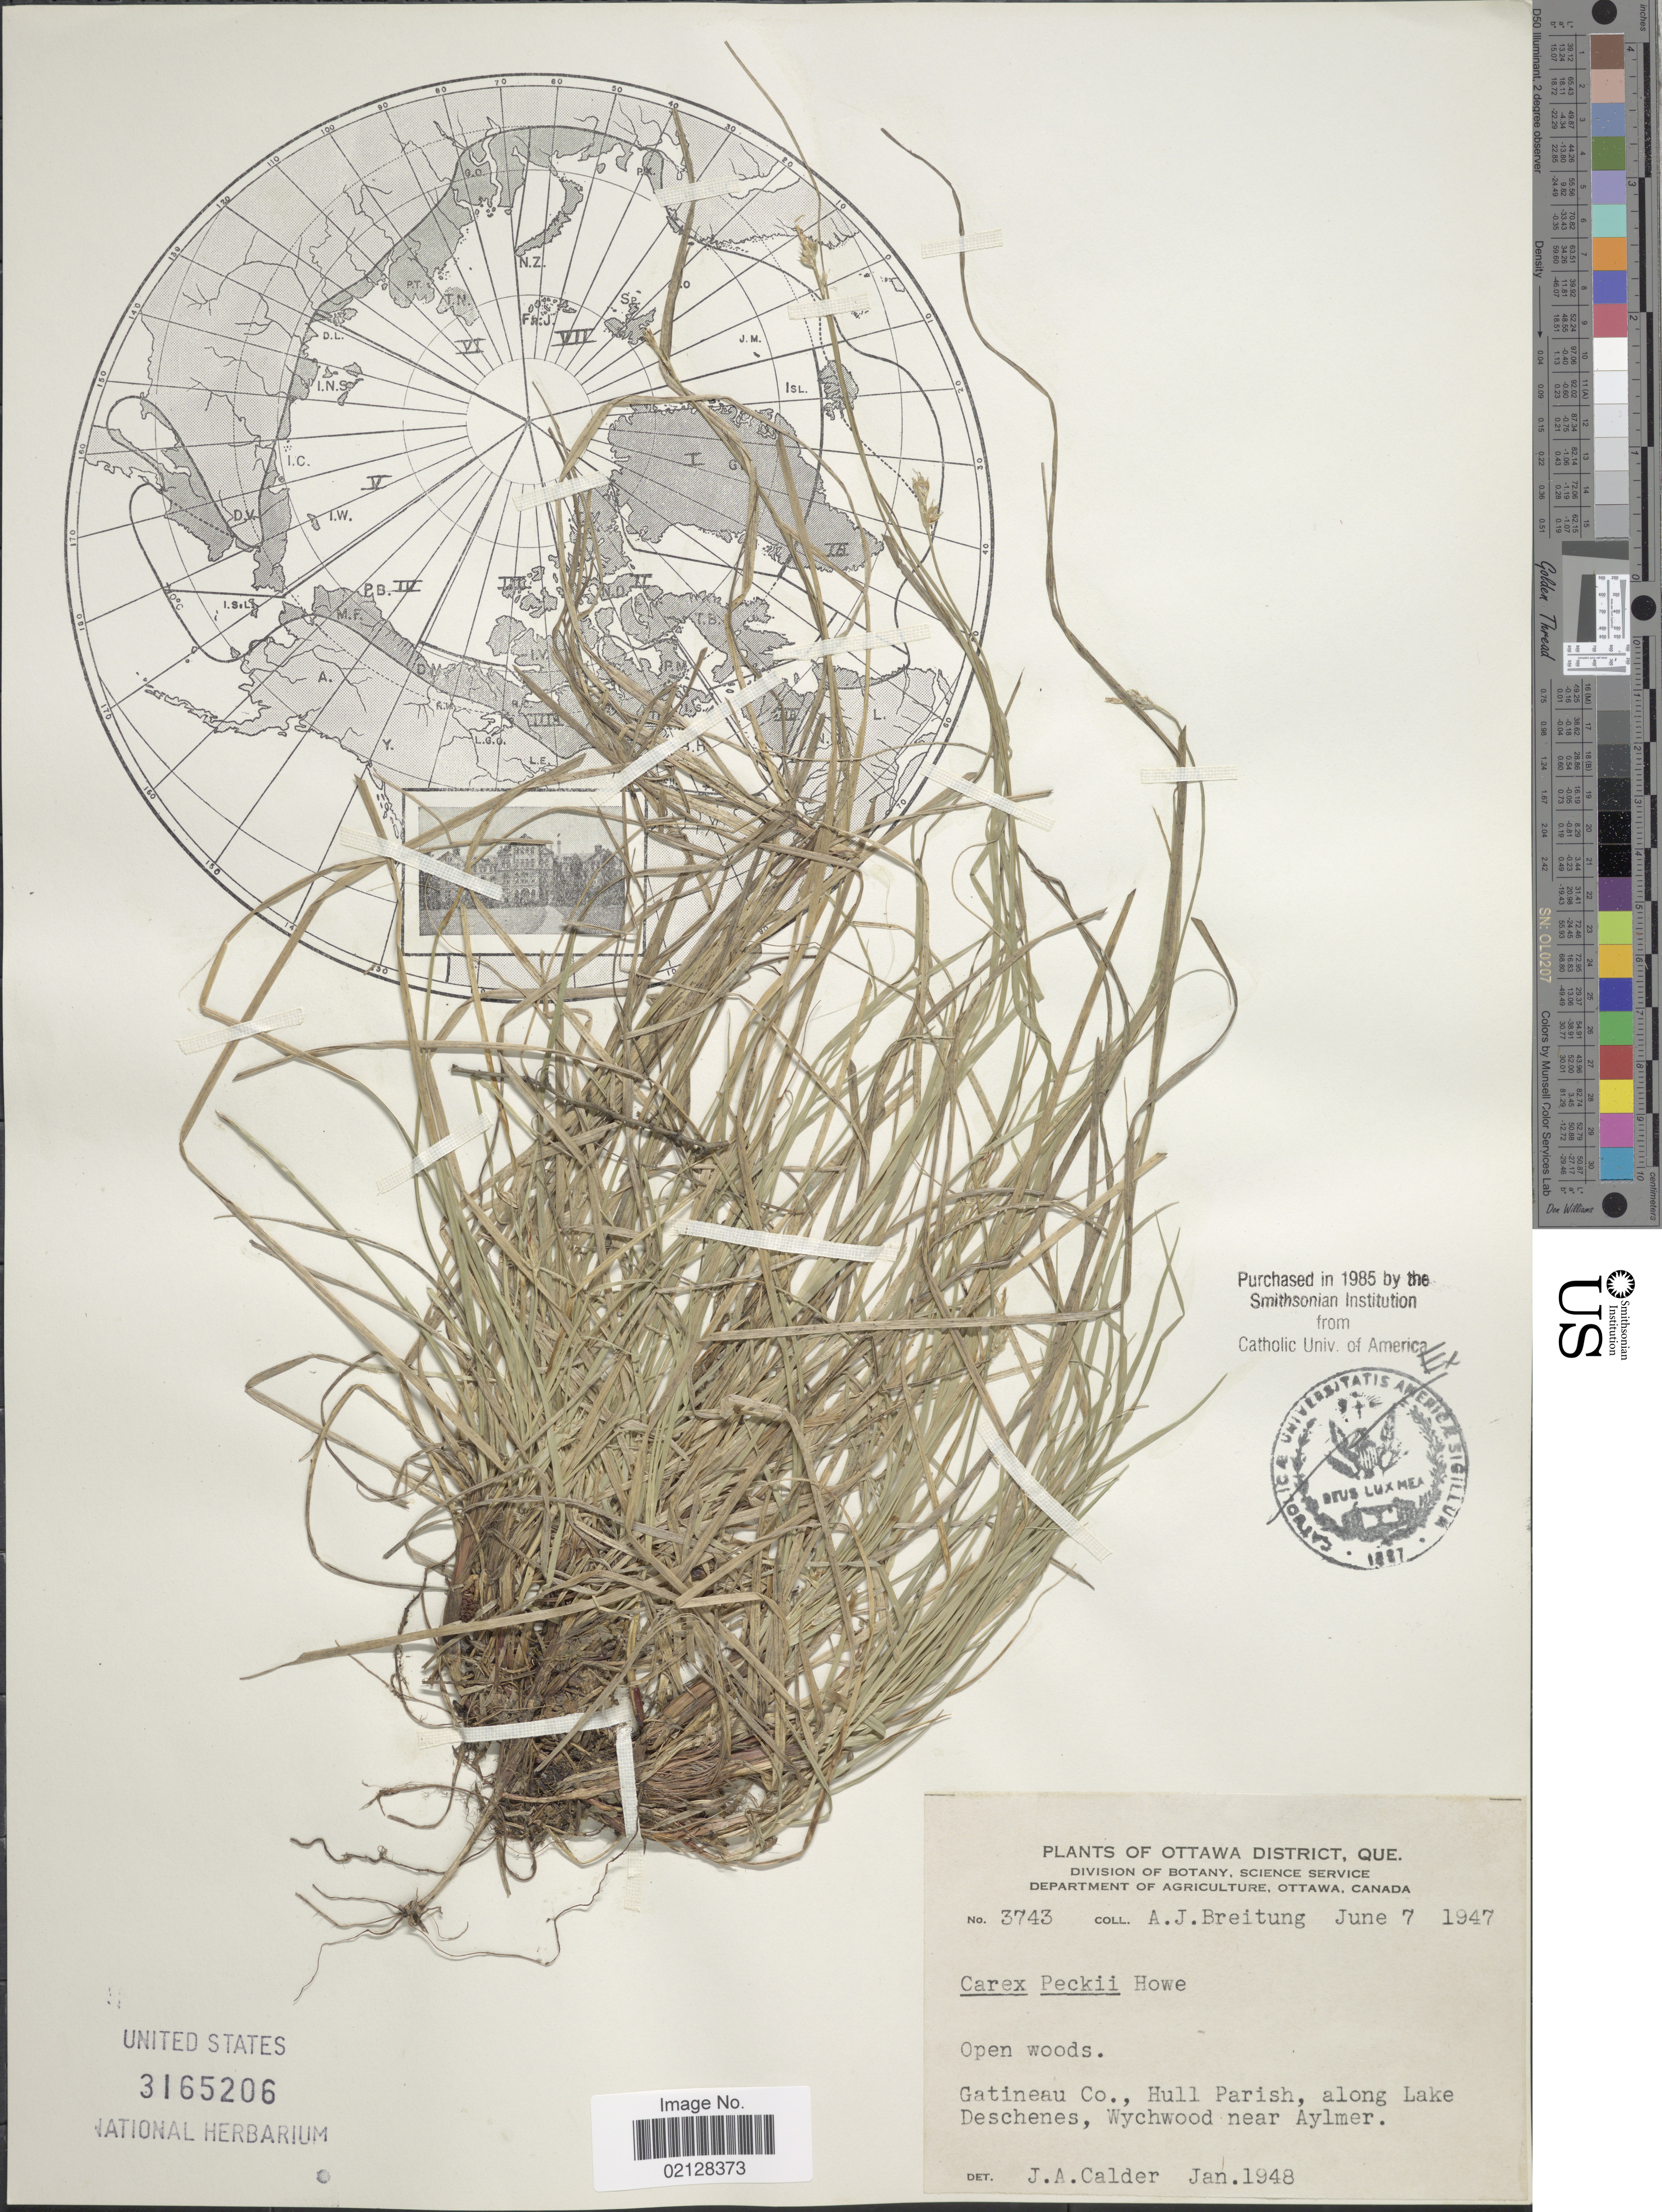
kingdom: Plantae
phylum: Tracheophyta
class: Liliopsida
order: Poales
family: Cyperaceae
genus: Carex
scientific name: Carex peckii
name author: Howe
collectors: A. Breitung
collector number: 3743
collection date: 1948-01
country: Canada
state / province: Quebec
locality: Ottawa District, Que., Gatineau Co., Hull Parish, along Lake Deschenes, Wychwood Near Aylmer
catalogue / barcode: US 3165206